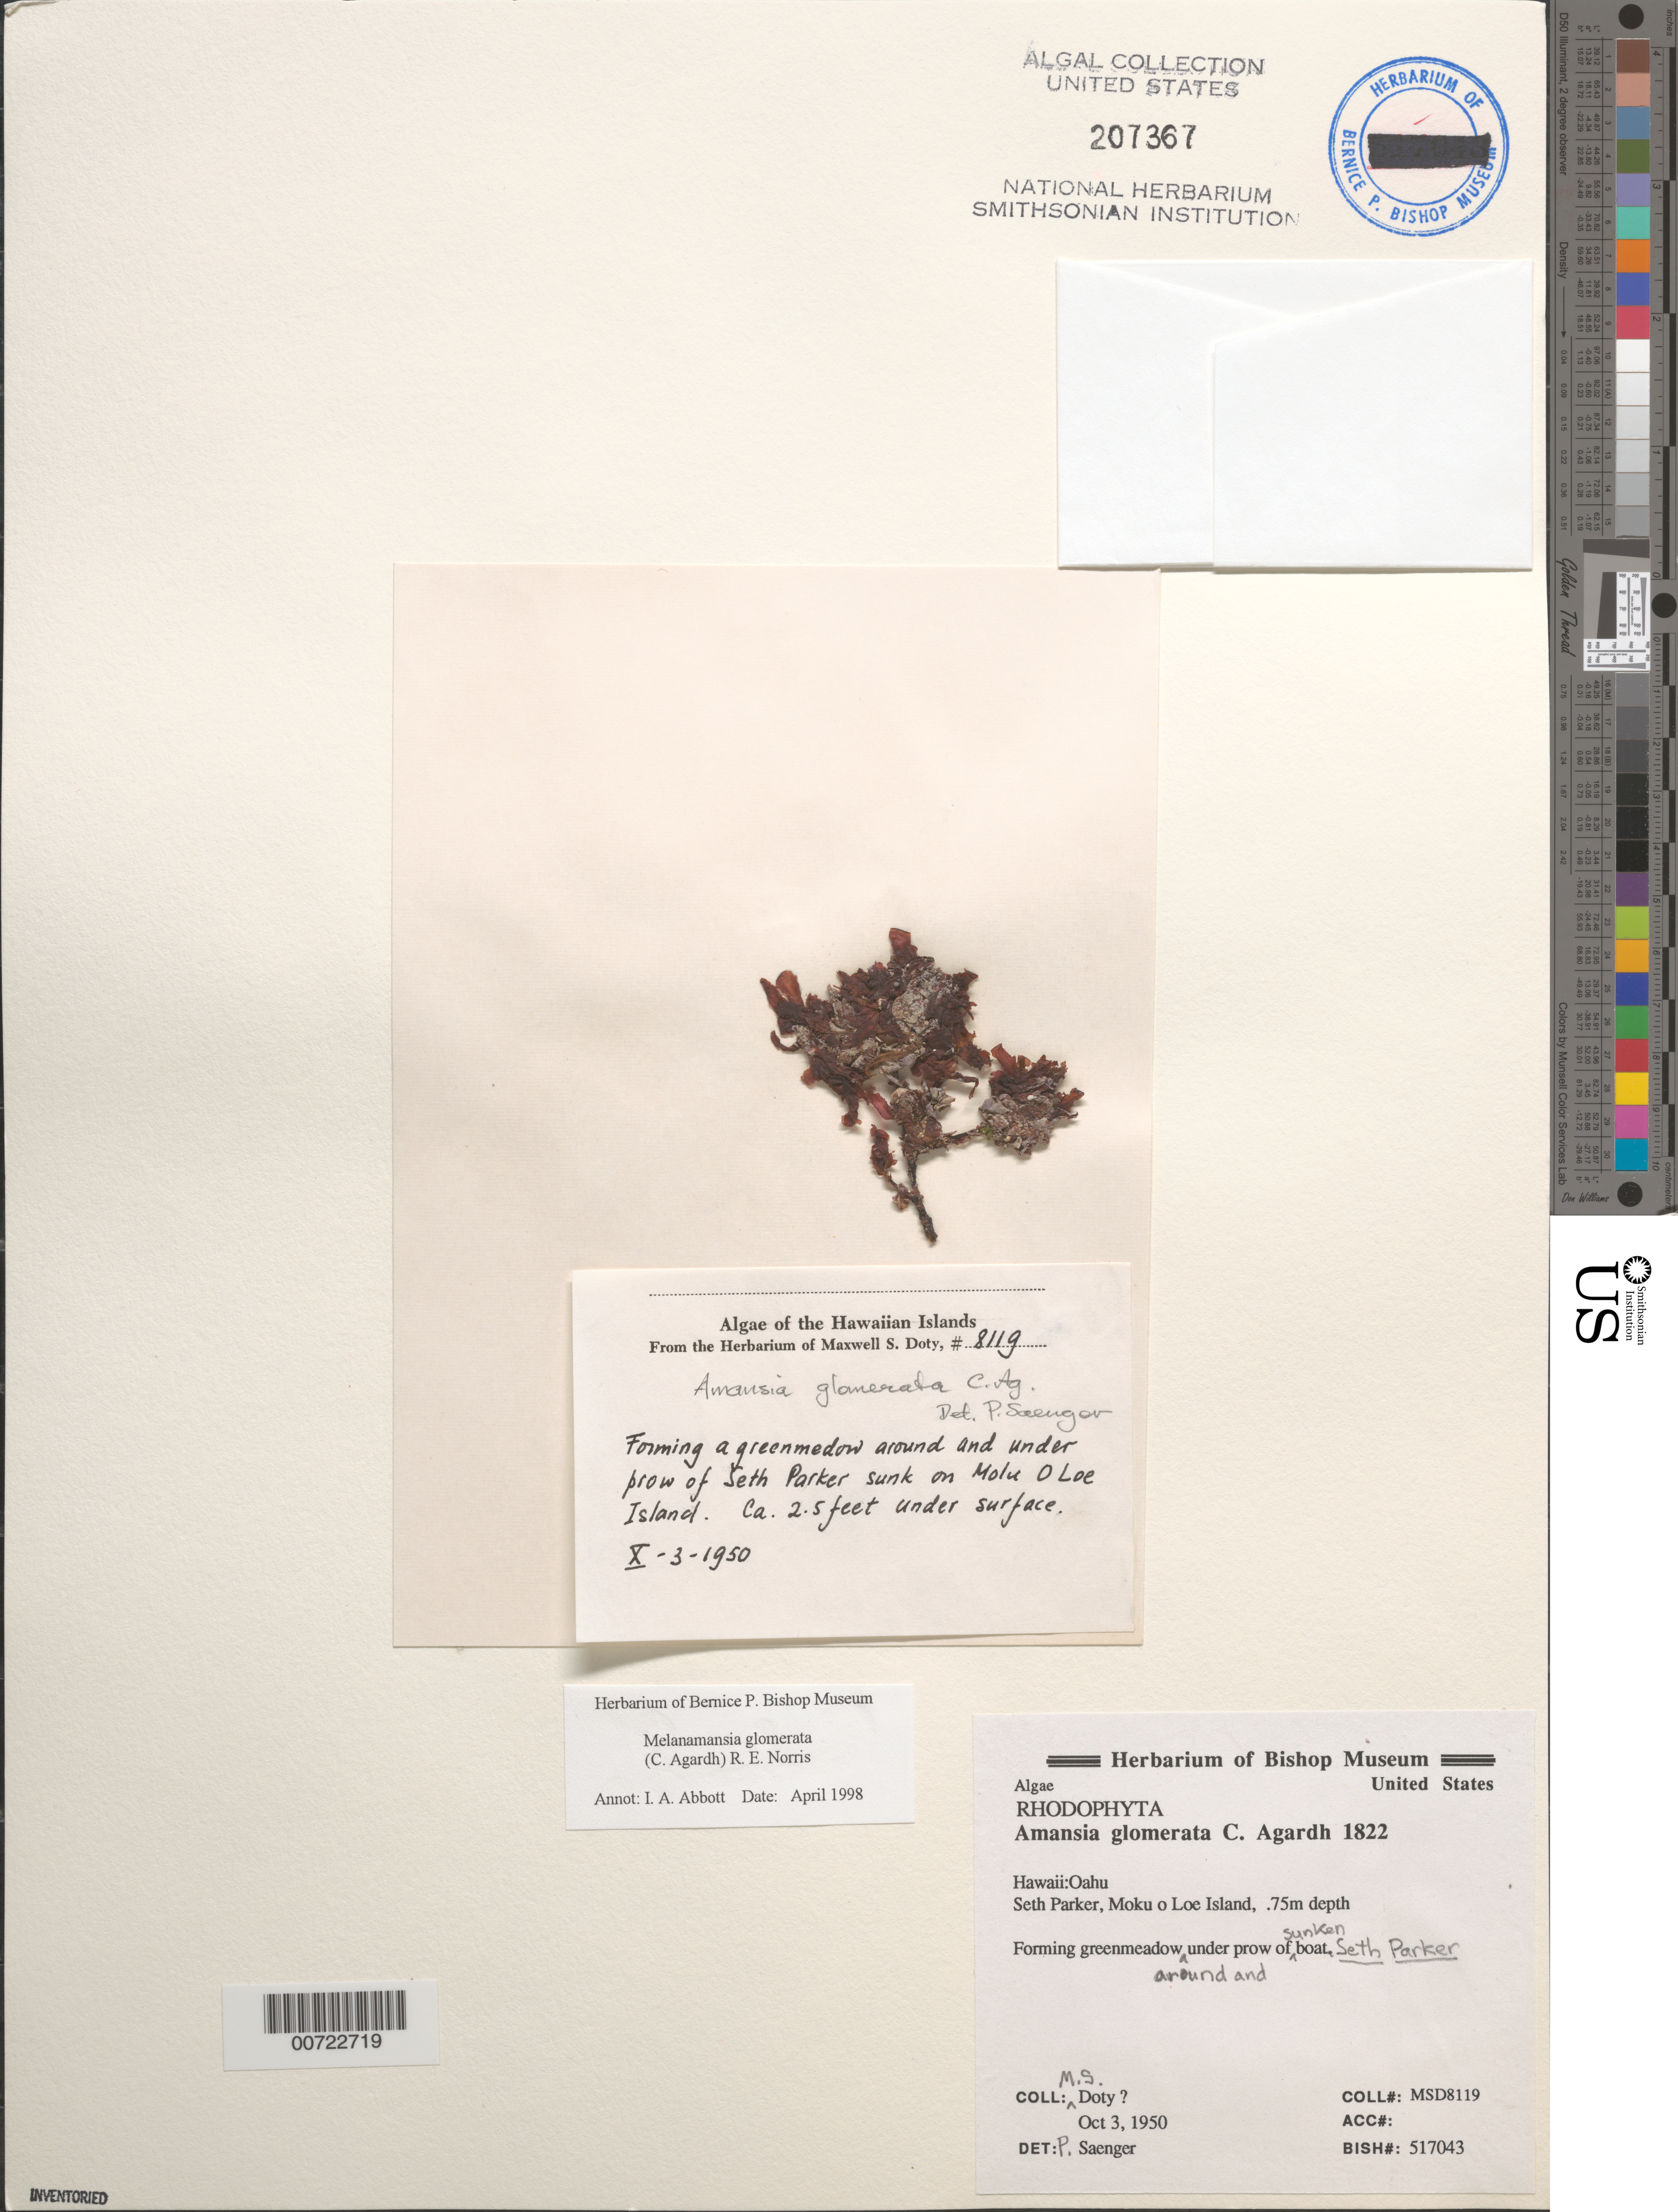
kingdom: Plantae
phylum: Rhodophyta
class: Florideophyceae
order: Ceramiales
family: Rhodomelaceae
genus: Amansia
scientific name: Amansia glomerata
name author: C. Agardh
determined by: Algae name updating Project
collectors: M. S. Doty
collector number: MSD 8119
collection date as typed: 03 Oct 1950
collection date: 1950-10-03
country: United States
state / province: Hawaii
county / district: Honolulu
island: Oahu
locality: Coconut Island (Moku o Loe Island), wreck of Seth Parker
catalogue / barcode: US 207367